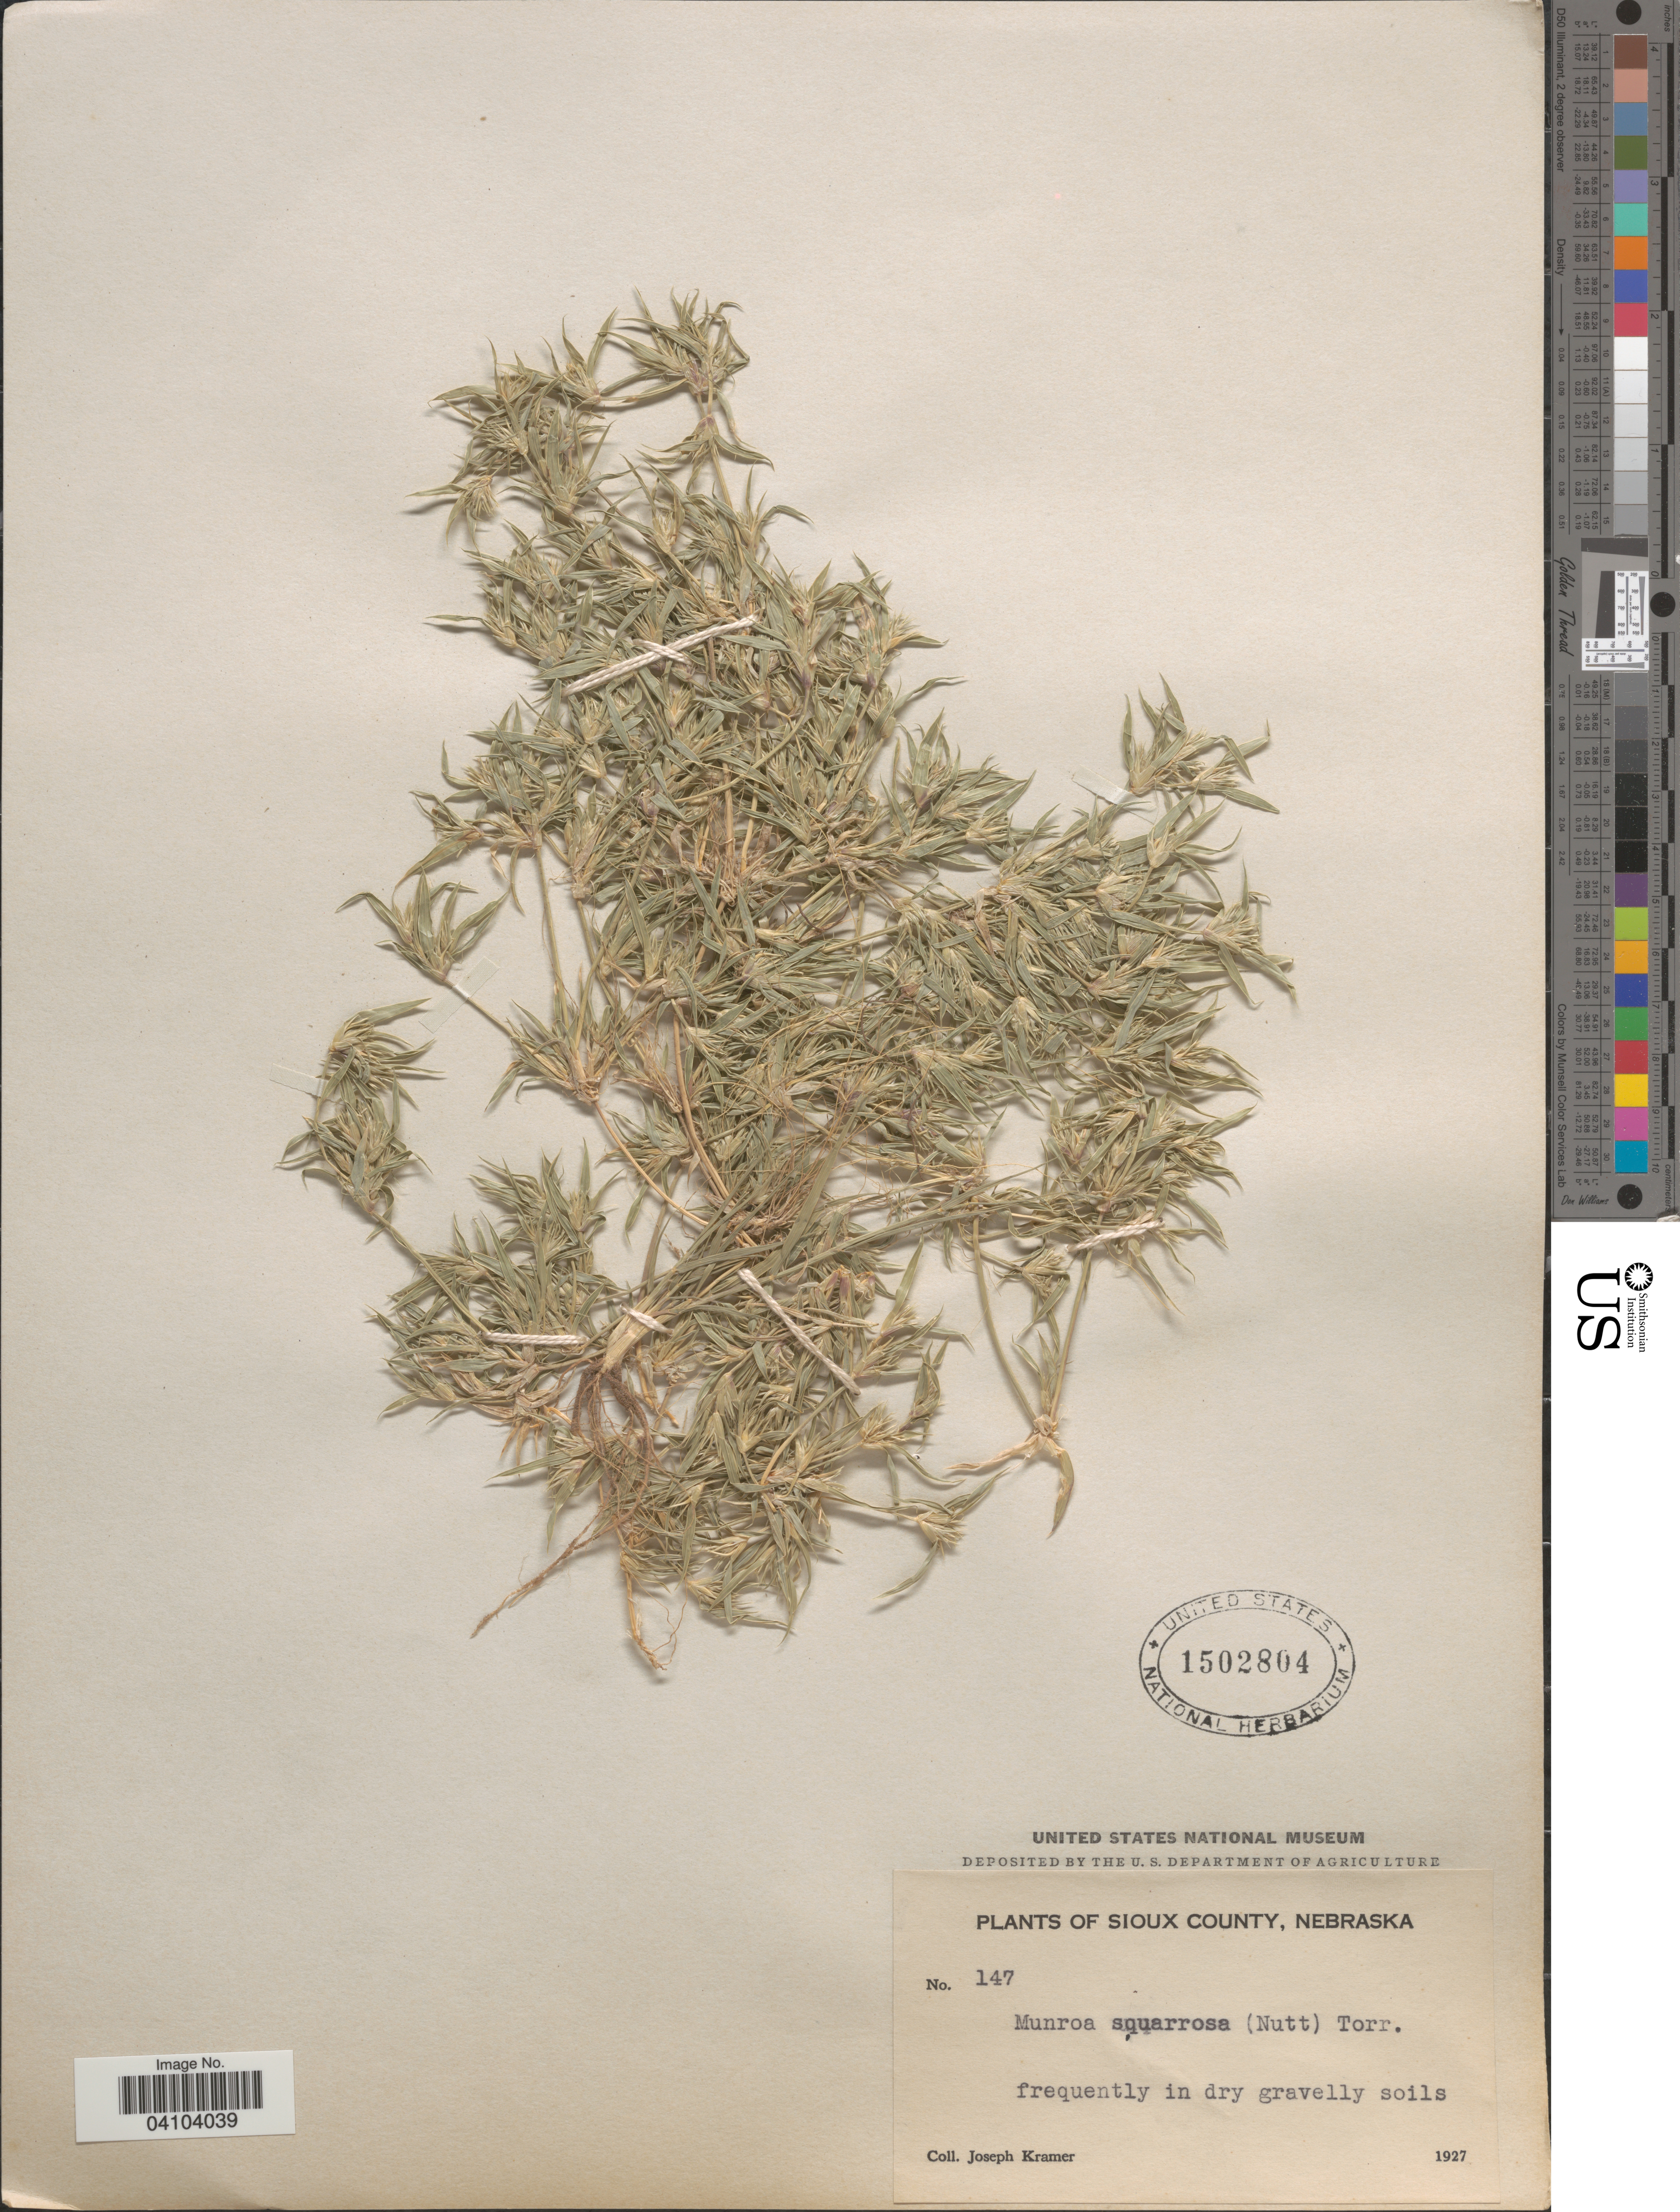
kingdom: Plantae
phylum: Tracheophyta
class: Liliopsida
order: Poales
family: Poaceae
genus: Munroa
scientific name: Munroa squarrosa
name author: (Nutt.) Torr.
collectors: J. Kramer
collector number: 147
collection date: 1927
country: United States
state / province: Nebraska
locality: Sioux County.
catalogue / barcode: US 1502804